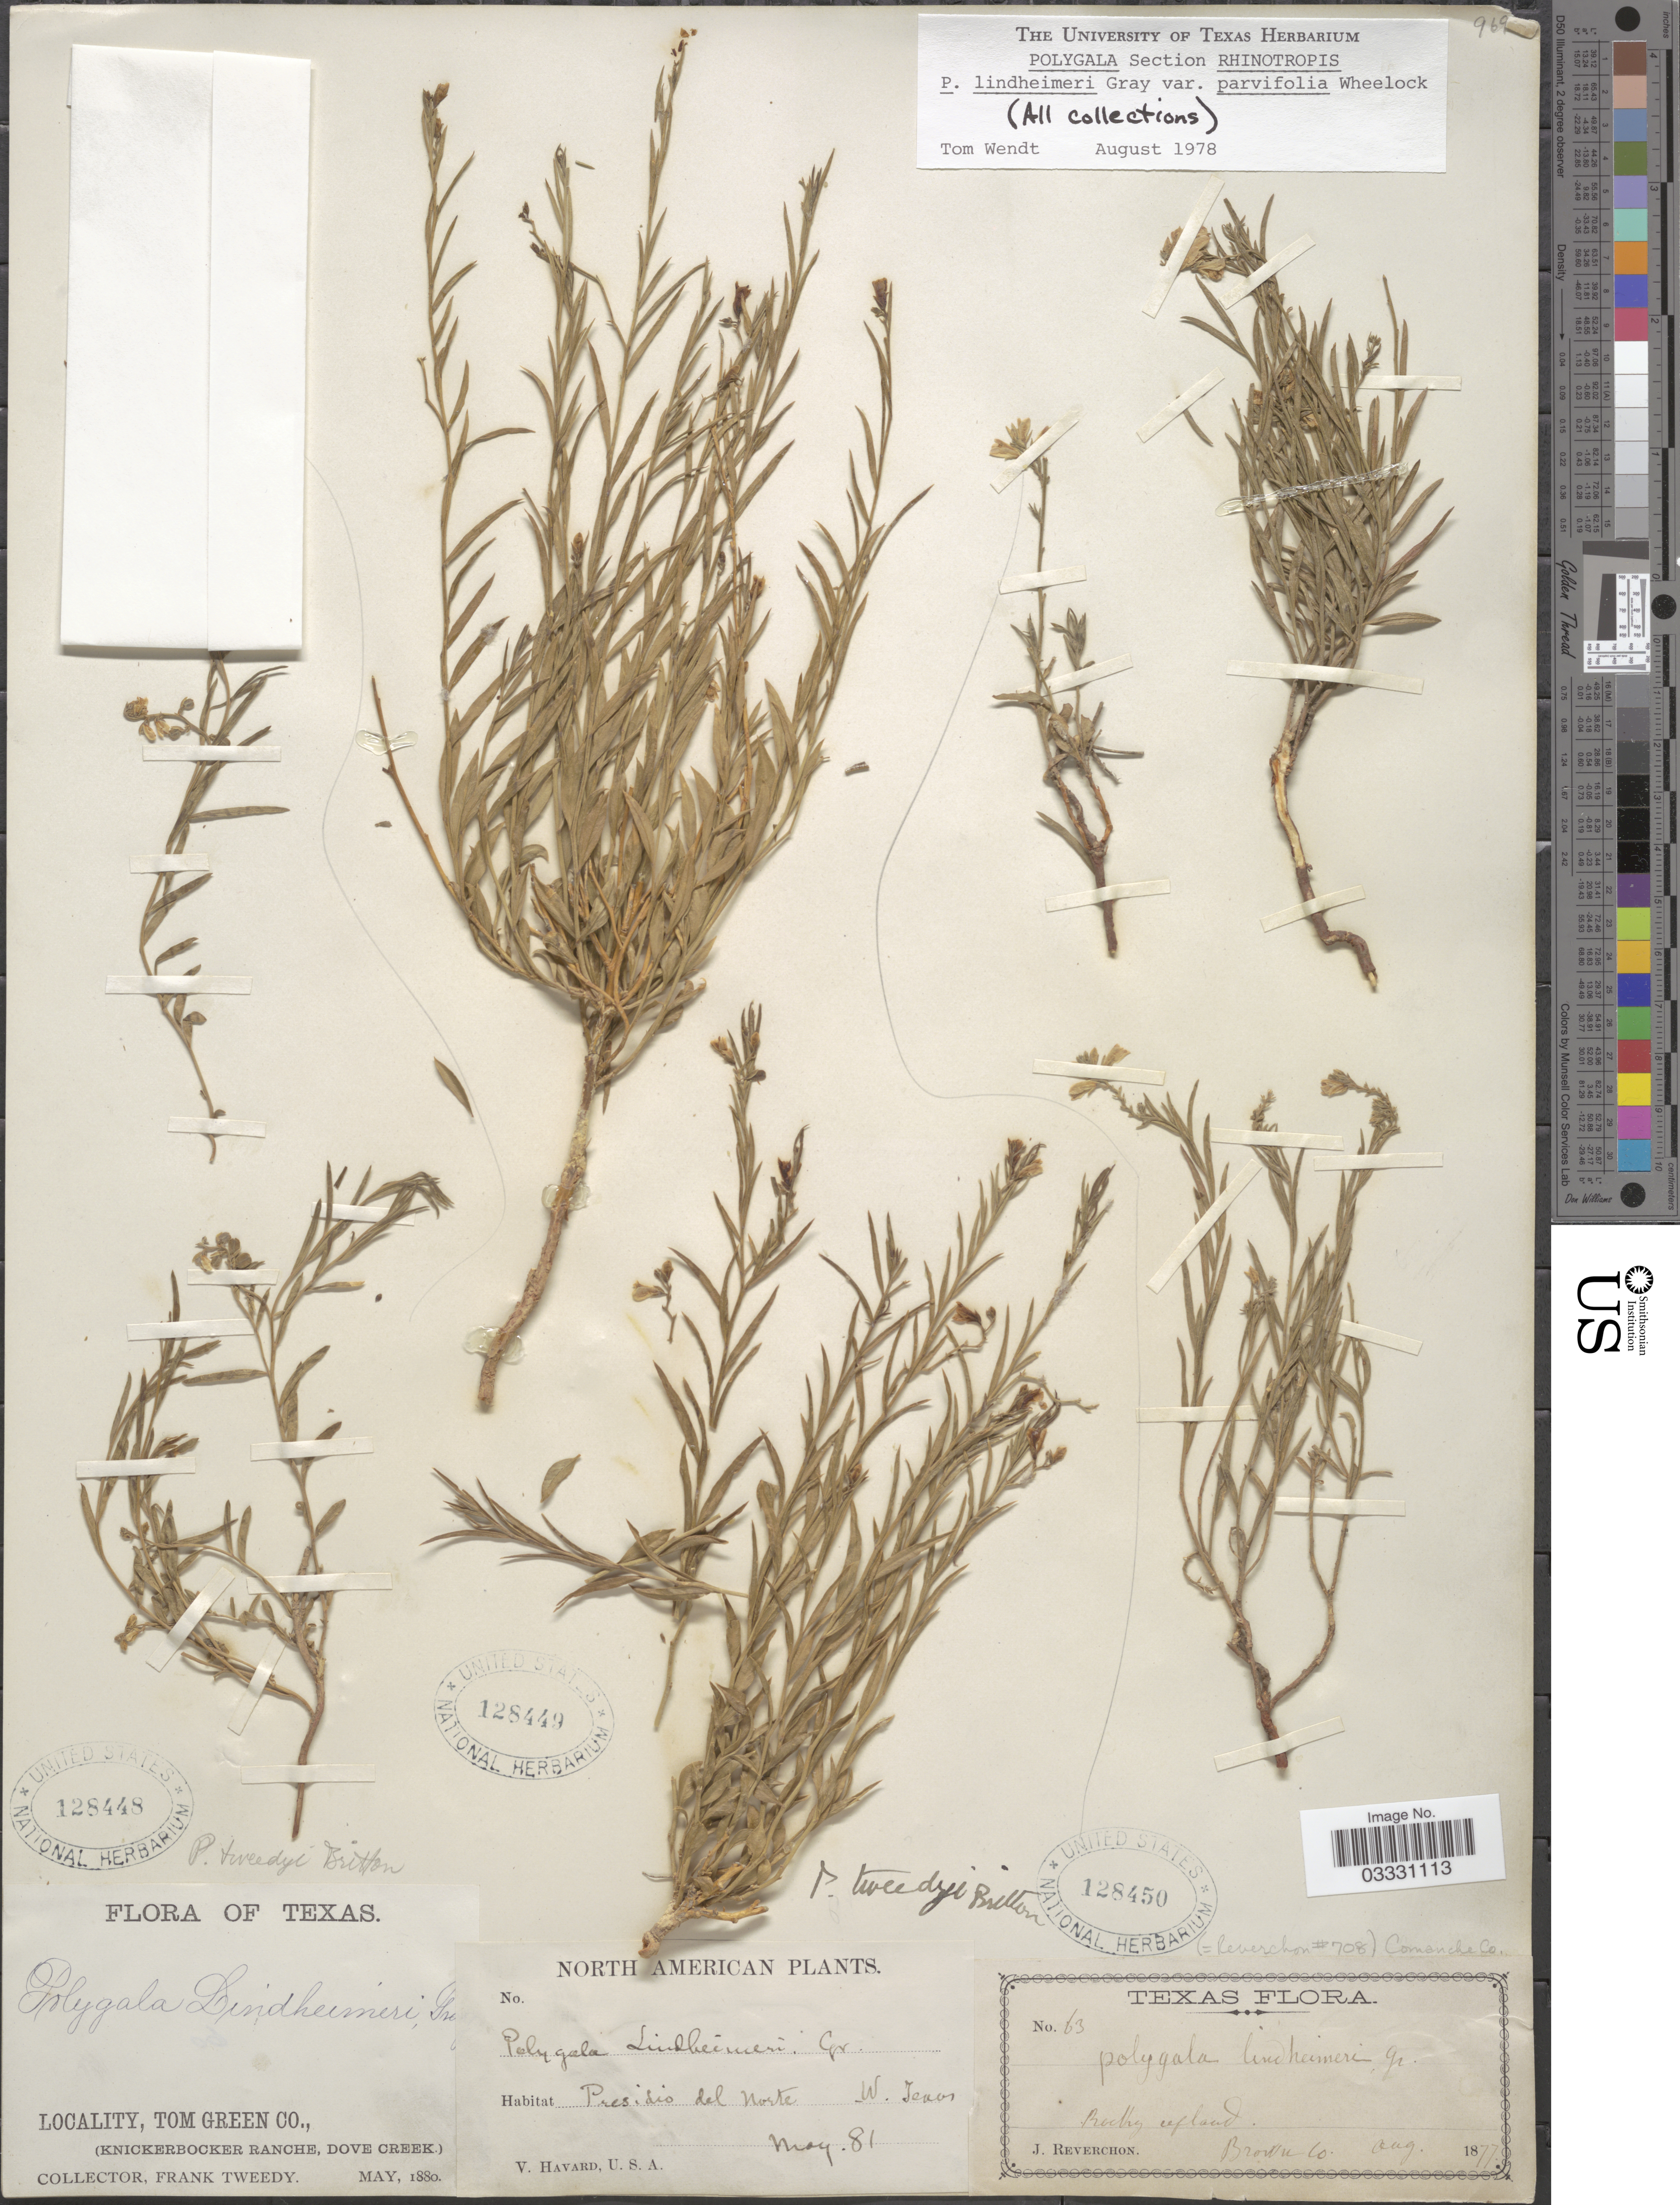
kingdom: Plantae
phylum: Tracheophyta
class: Magnoliopsida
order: Fabales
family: Polygalaceae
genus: Rhinotropis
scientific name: Rhinotropis lindheimeri var. parvifolia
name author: (Wheelock) J.R. Abbott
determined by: Strong, Mark T., (BOT), Smithsonian Institution - National Museum of Natural History (UNITED STATES)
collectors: V. Havard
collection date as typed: Transcribed d/m/y: /5/81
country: United States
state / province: Texas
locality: Presidio del Norte, W. Texas.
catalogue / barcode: US 128449-2